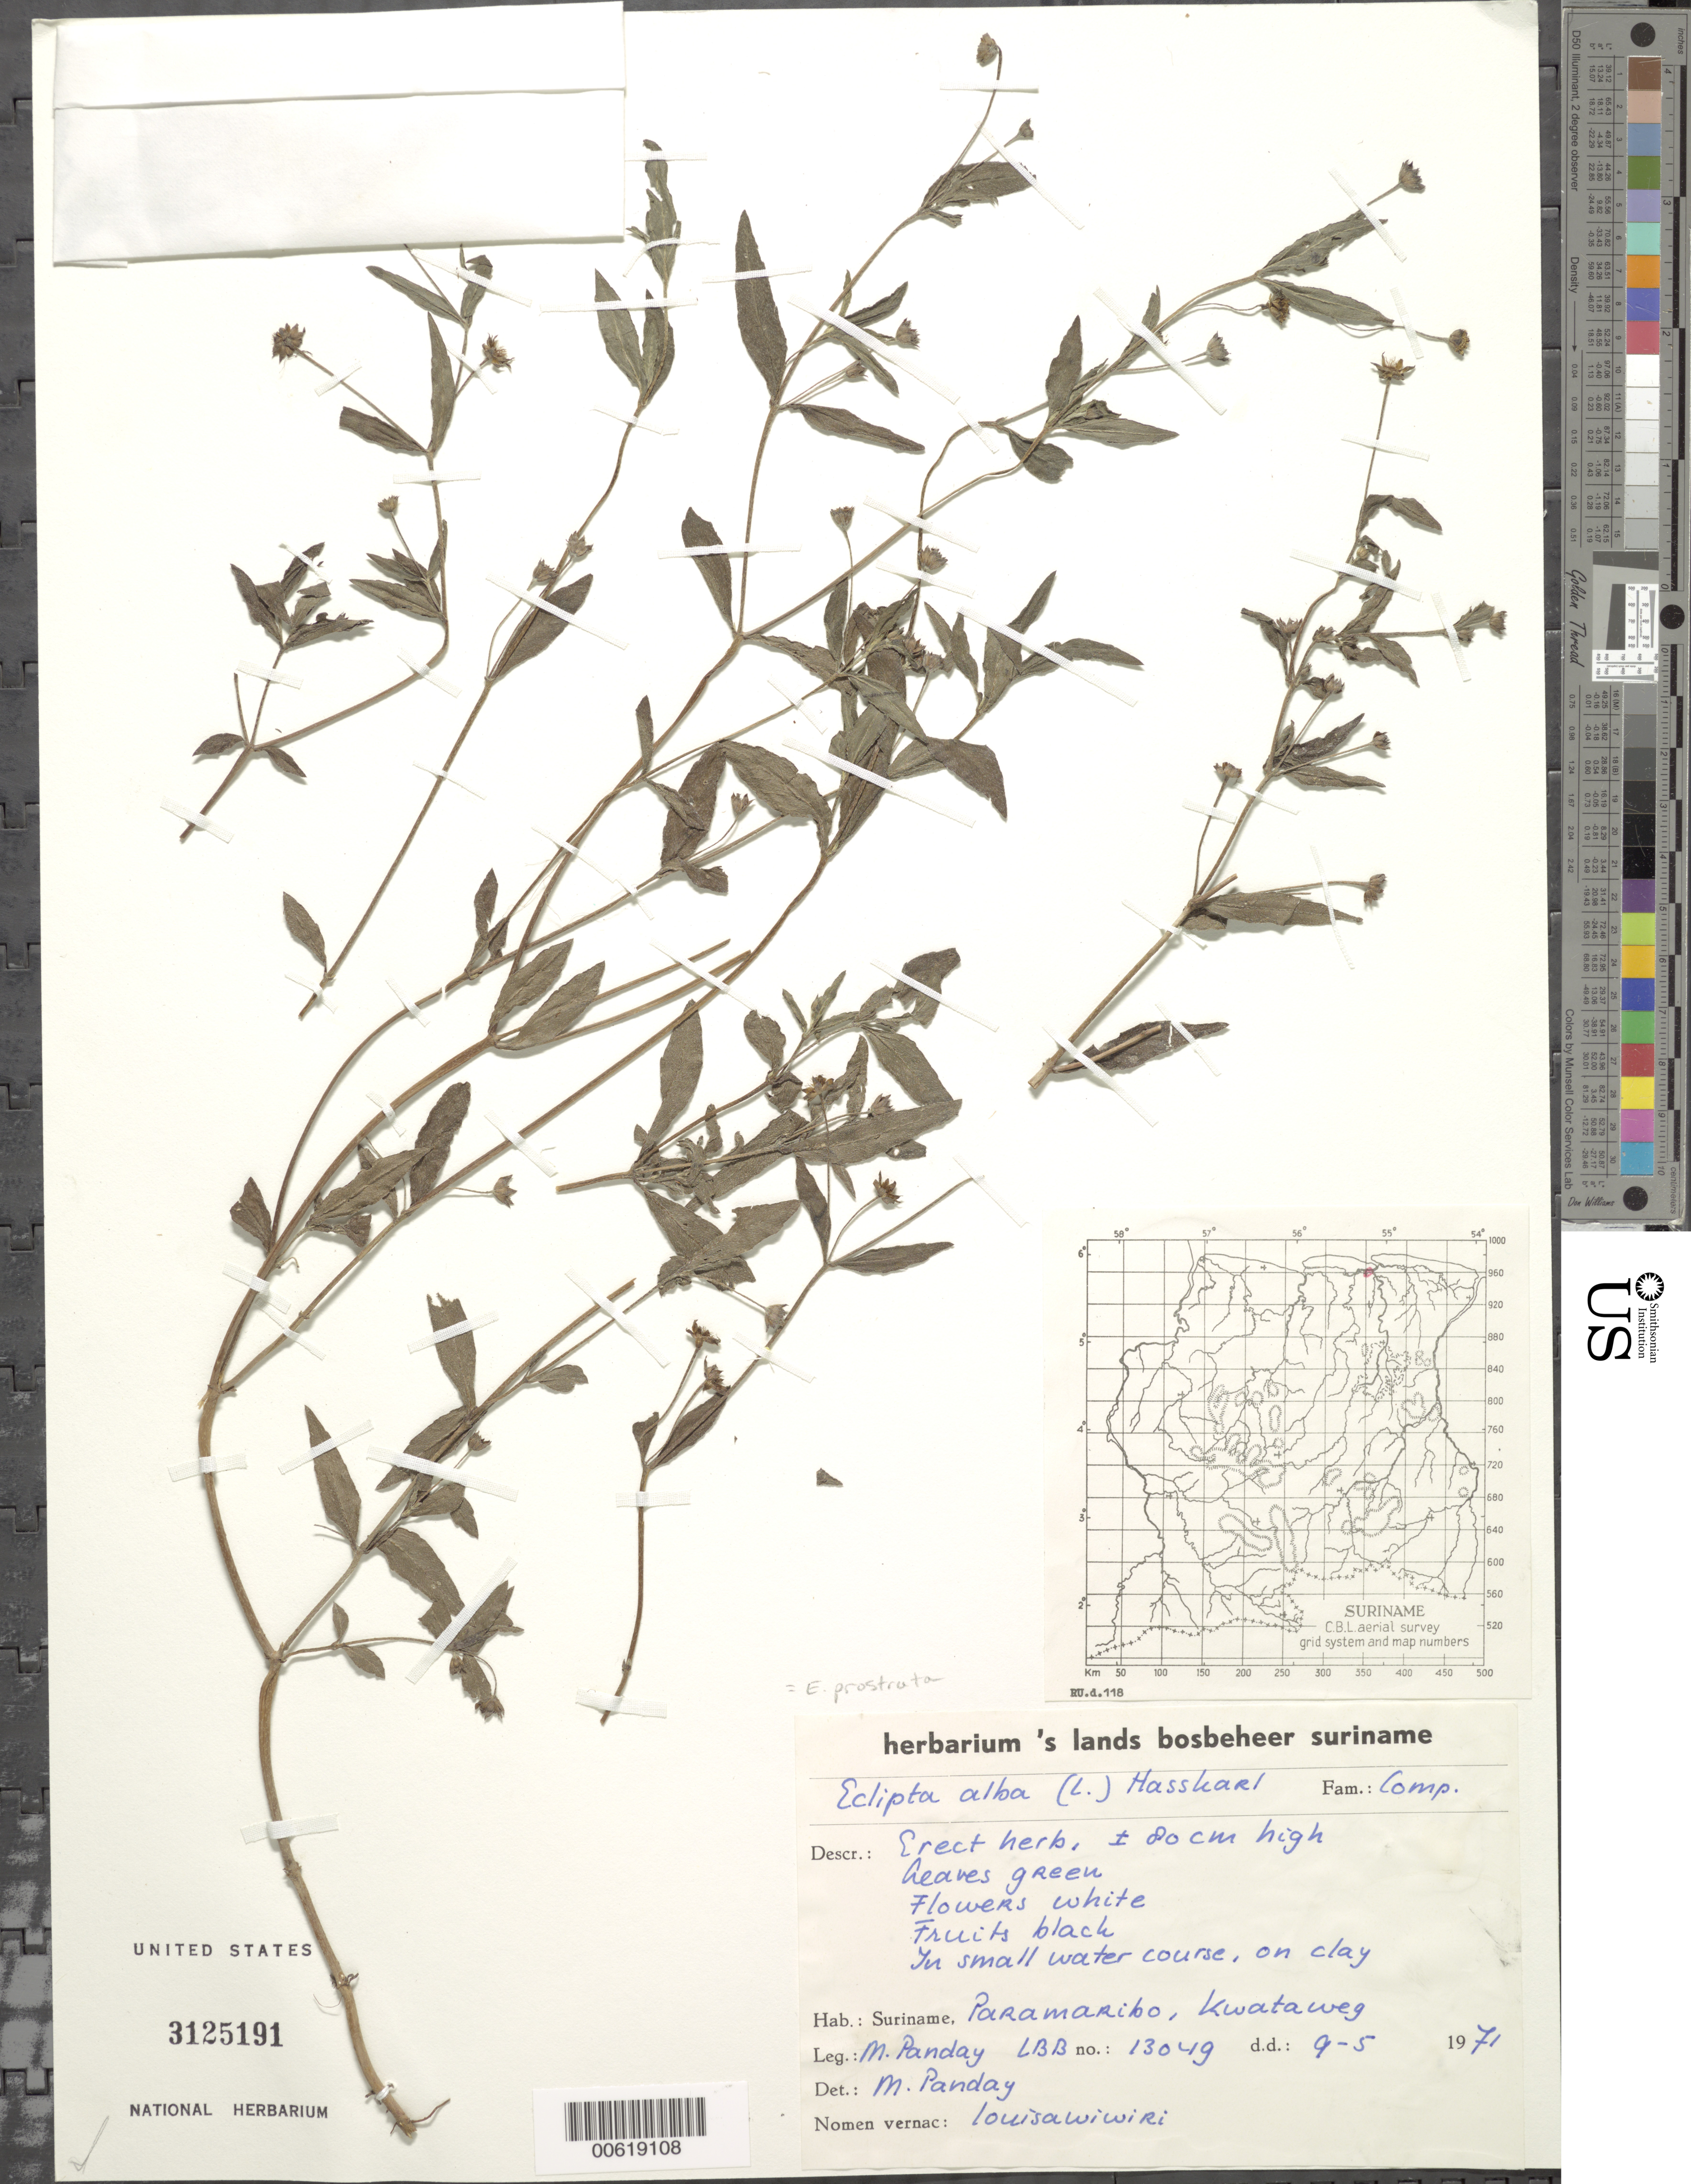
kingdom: Plantae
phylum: Tracheophyta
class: Magnoliopsida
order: Asterales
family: Asteraceae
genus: Eclipta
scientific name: Eclipta prostrata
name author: (L.) L.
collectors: M. Panday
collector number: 13049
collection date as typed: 9-May-71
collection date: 1971-05-09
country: Suriname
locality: Paramaribo, Kwattaweg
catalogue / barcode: US 3125191